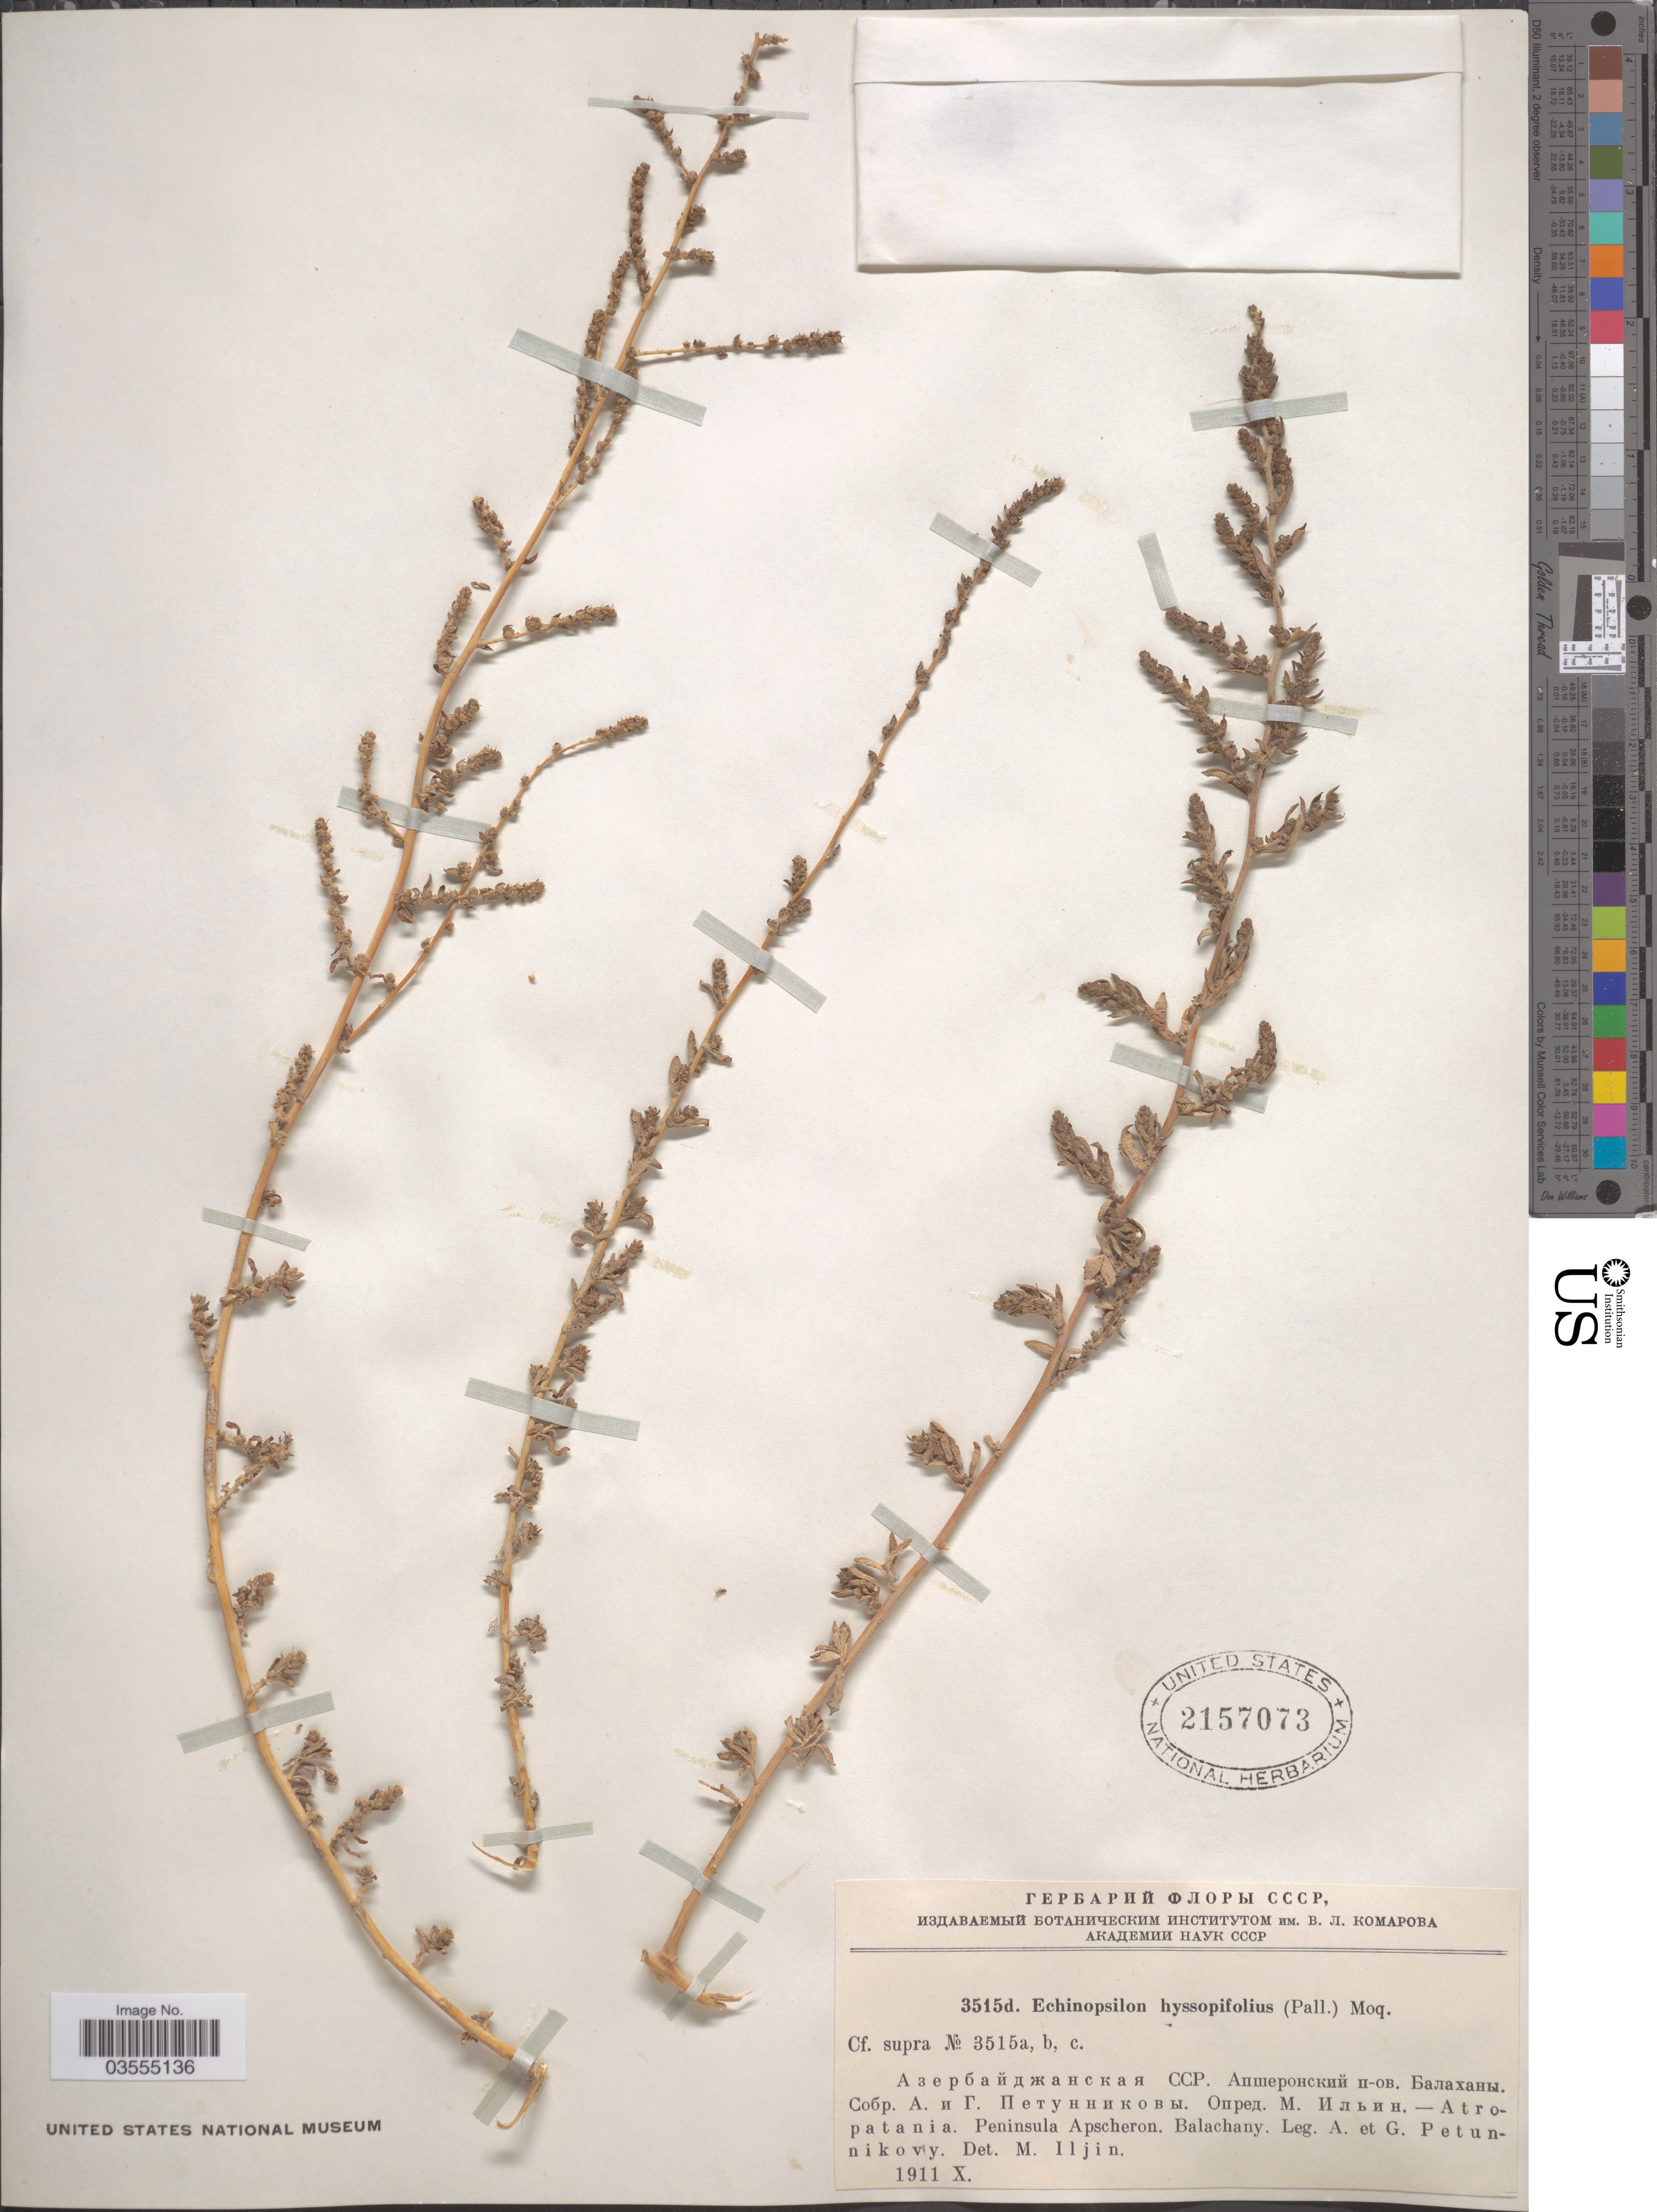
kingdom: Plantae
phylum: Tracheophyta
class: Magnoliopsida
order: Caryophyllales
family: Amaranthaceae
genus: Bassia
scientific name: Bassia hyssopifolia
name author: (Pall.) Kuntze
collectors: A. Petunnikovy & G. Petunnikovy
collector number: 3515d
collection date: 1911-10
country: Azerbaijan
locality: X. Atropatania. Peninsula Apscheron. Balachany.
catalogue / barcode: US 2157073